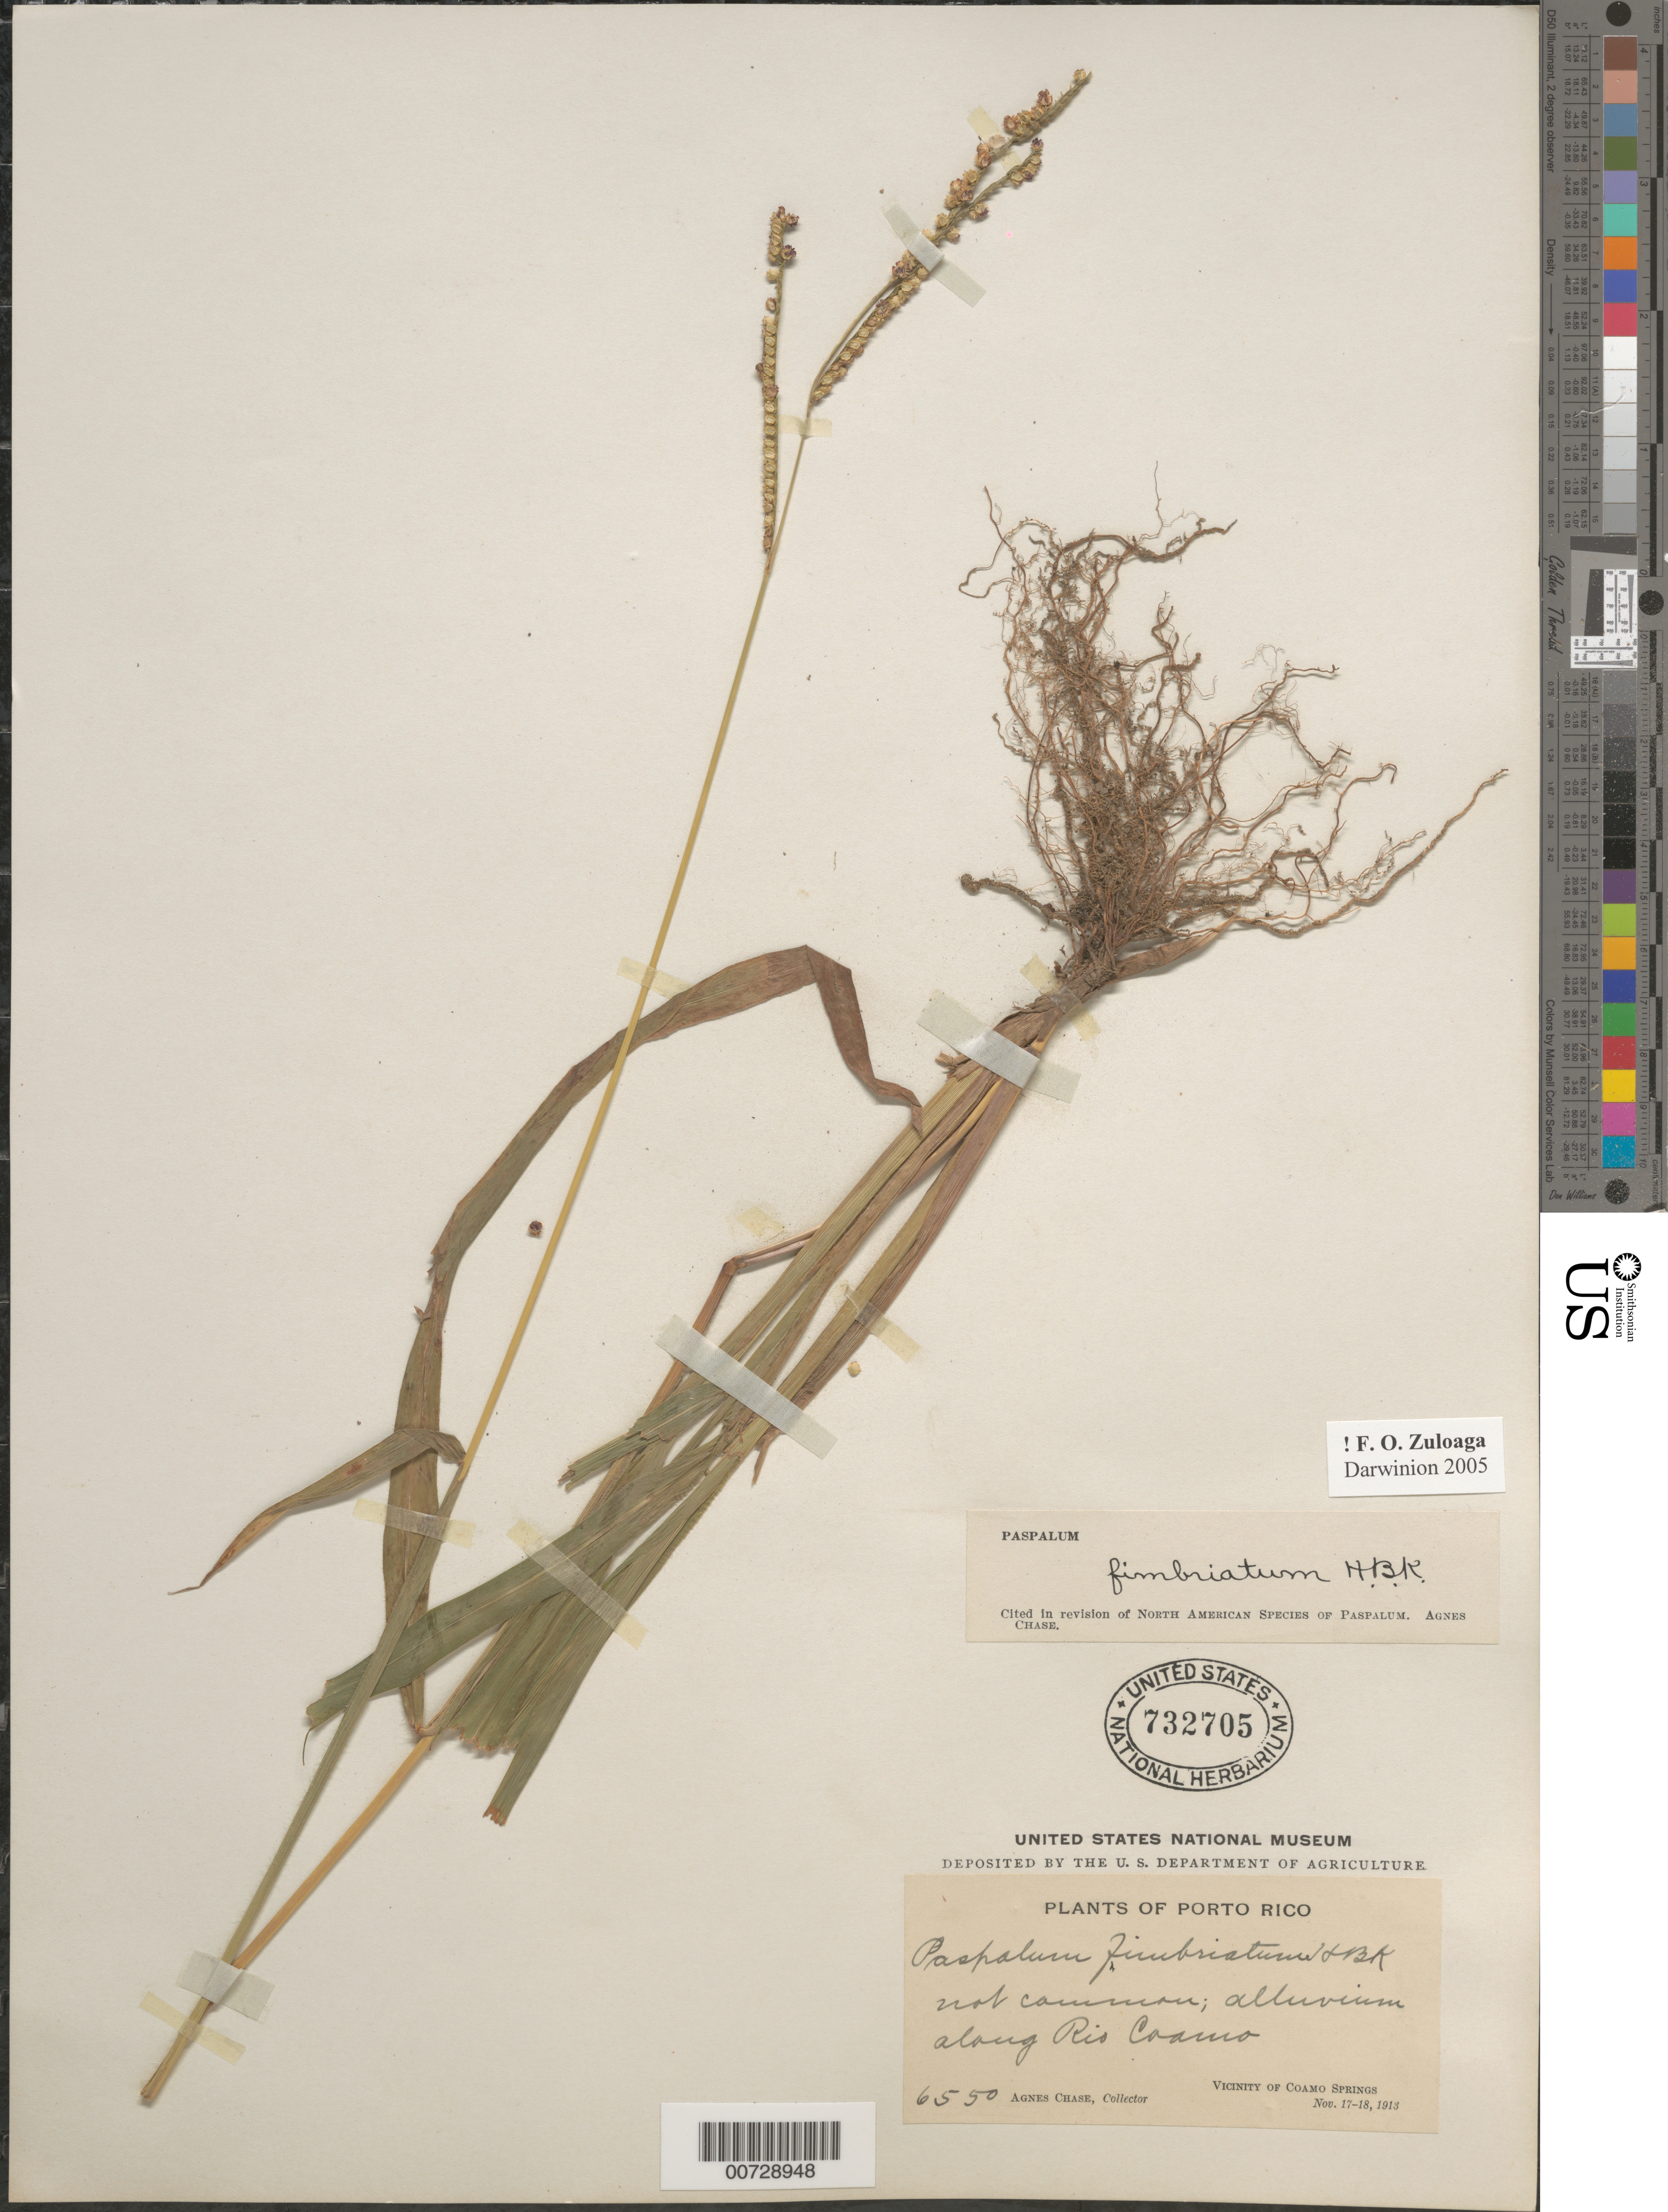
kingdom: Plantae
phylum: Tracheophyta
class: Liliopsida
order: Poales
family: Poaceae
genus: Paspalum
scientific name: Paspalum fimbriatum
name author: Kunth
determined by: Chase, [M.] Agnes, (US)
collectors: A. Chase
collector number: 6550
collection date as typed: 17 Nov 1913 to 18 Nov 1913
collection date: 1913-11-17/1913-11-18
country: Puerto Rico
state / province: Coamo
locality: Coamo Springs, along Río Coamo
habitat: Alluvium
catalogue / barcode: US 732705